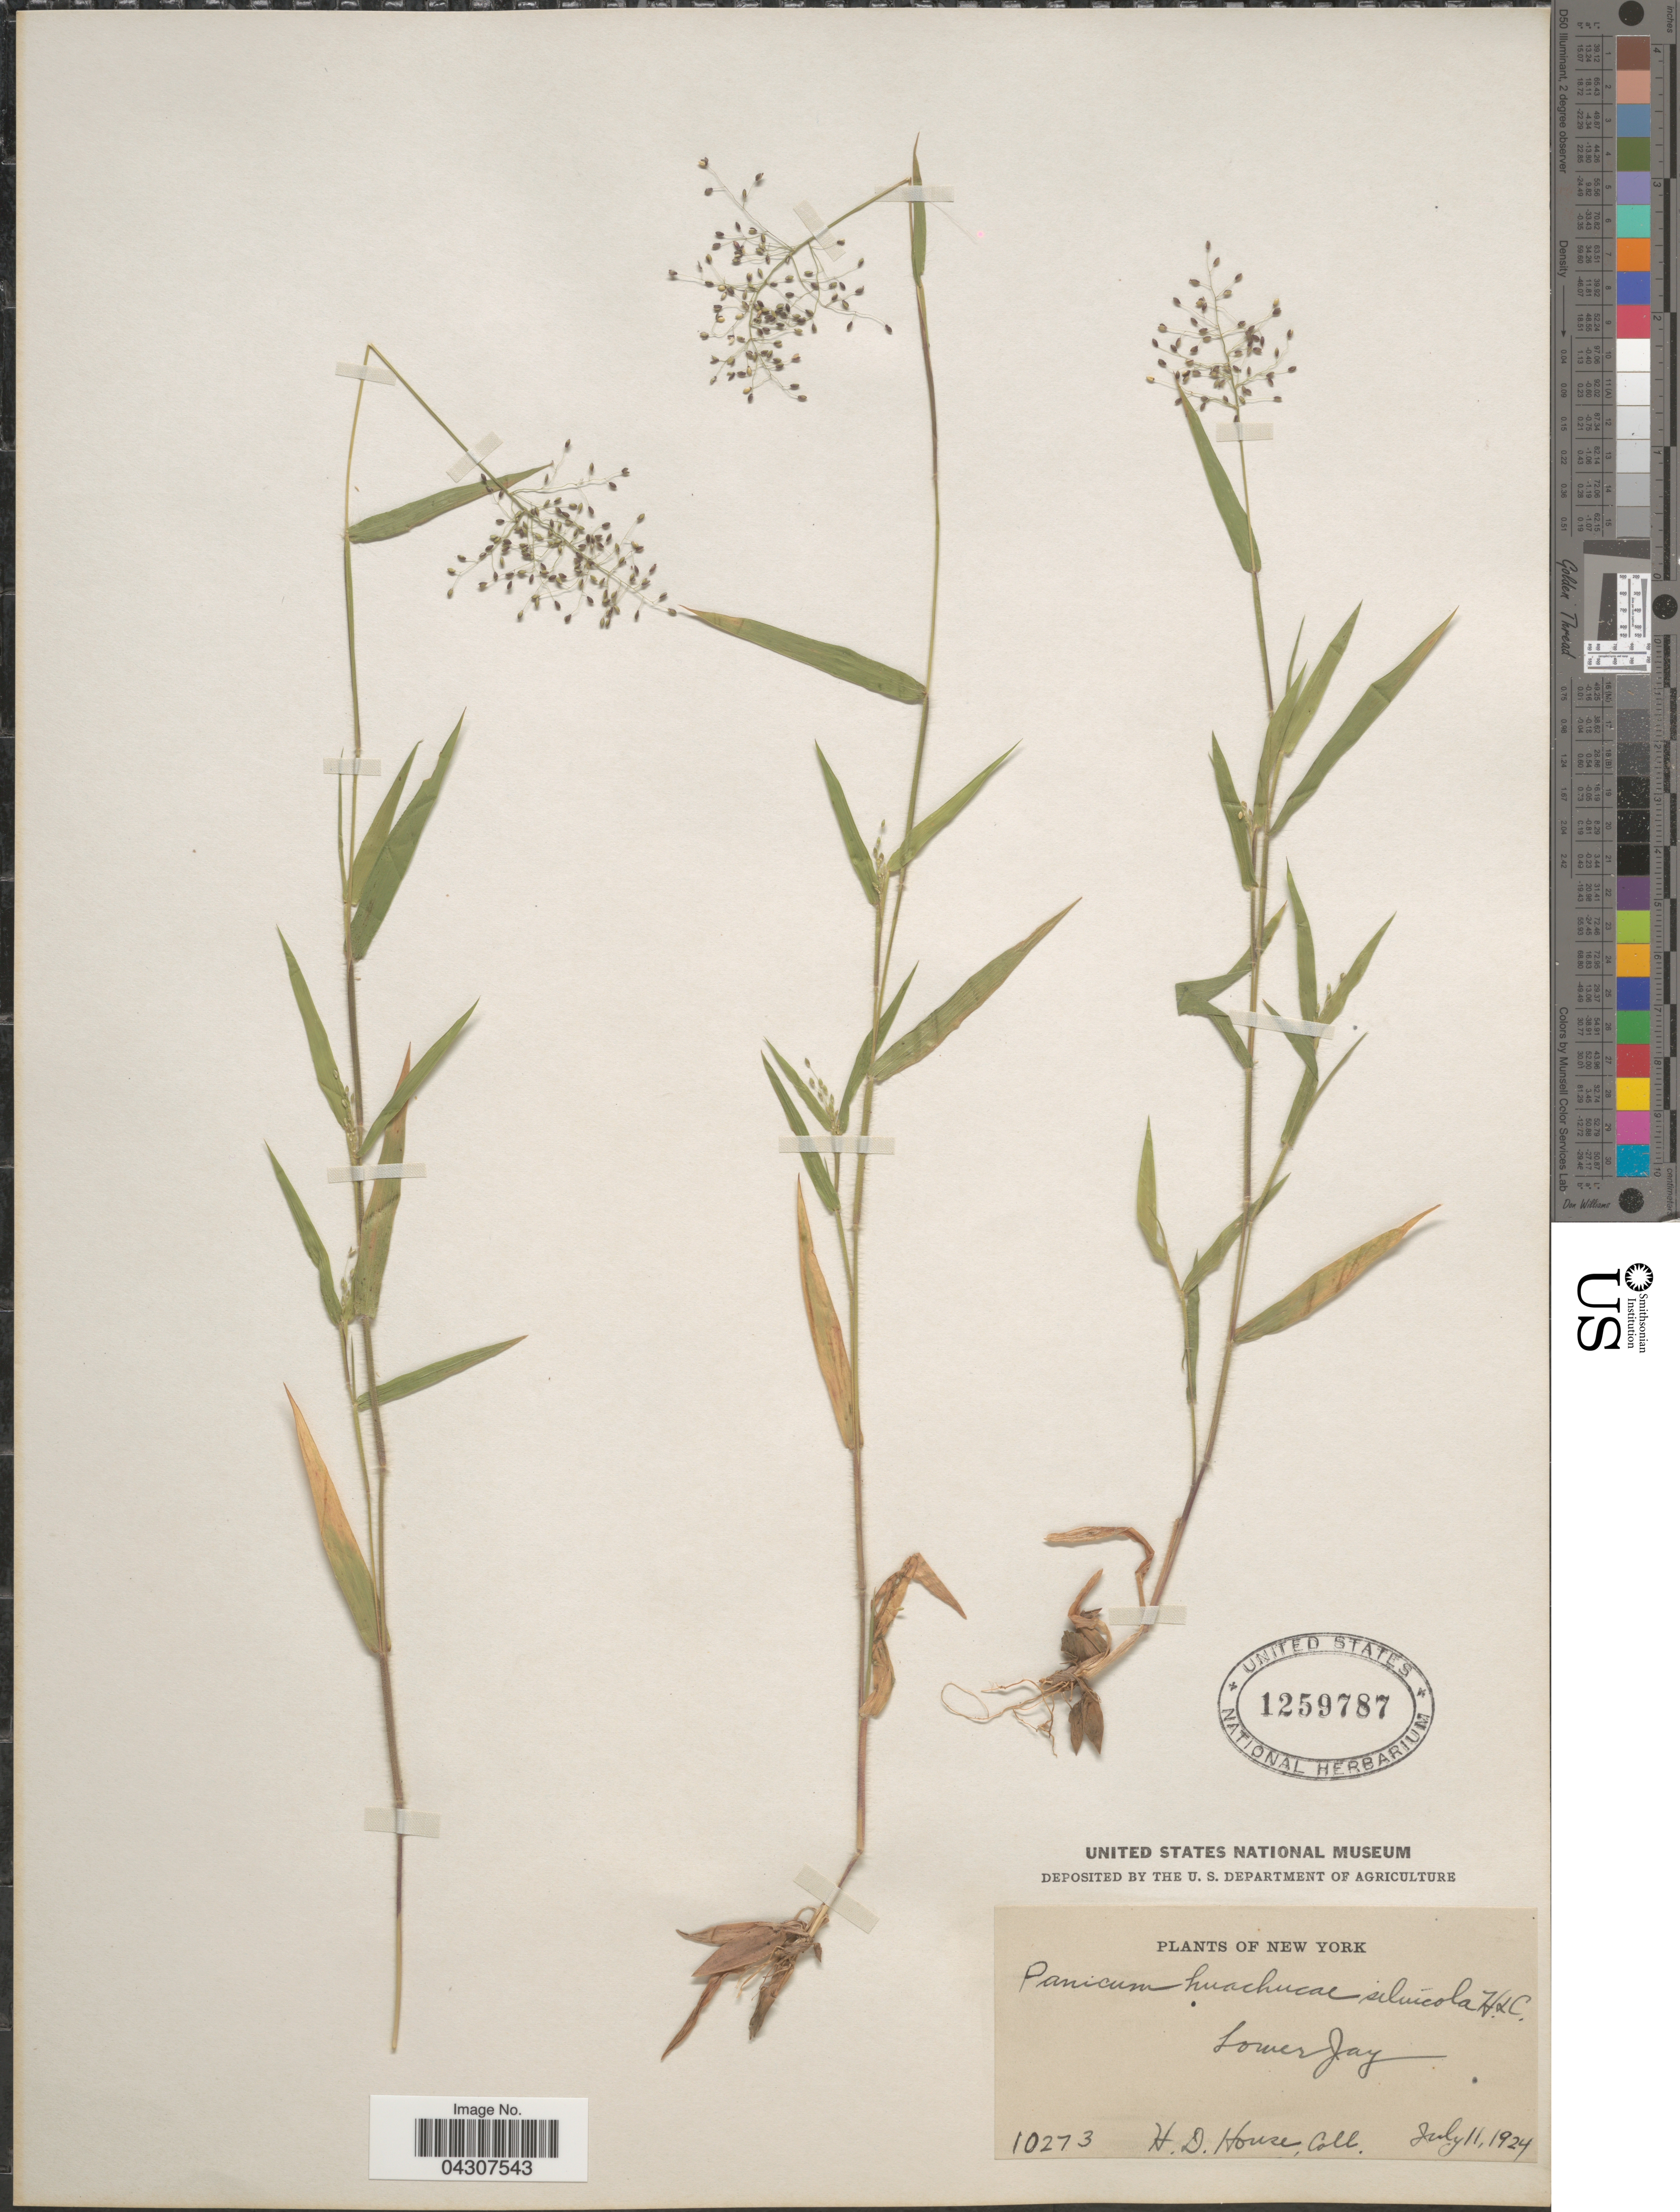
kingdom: Plantae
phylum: Tracheophyta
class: Liliopsida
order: Poales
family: Poaceae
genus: Dichanthelium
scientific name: Dichanthelium acuminatum var. acuminatum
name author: (Sw.) Gould & C.A. Clark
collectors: H. D. House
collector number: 10273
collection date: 1924-07-11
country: United States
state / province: New York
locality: Lower Jay.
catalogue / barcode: US 1259787